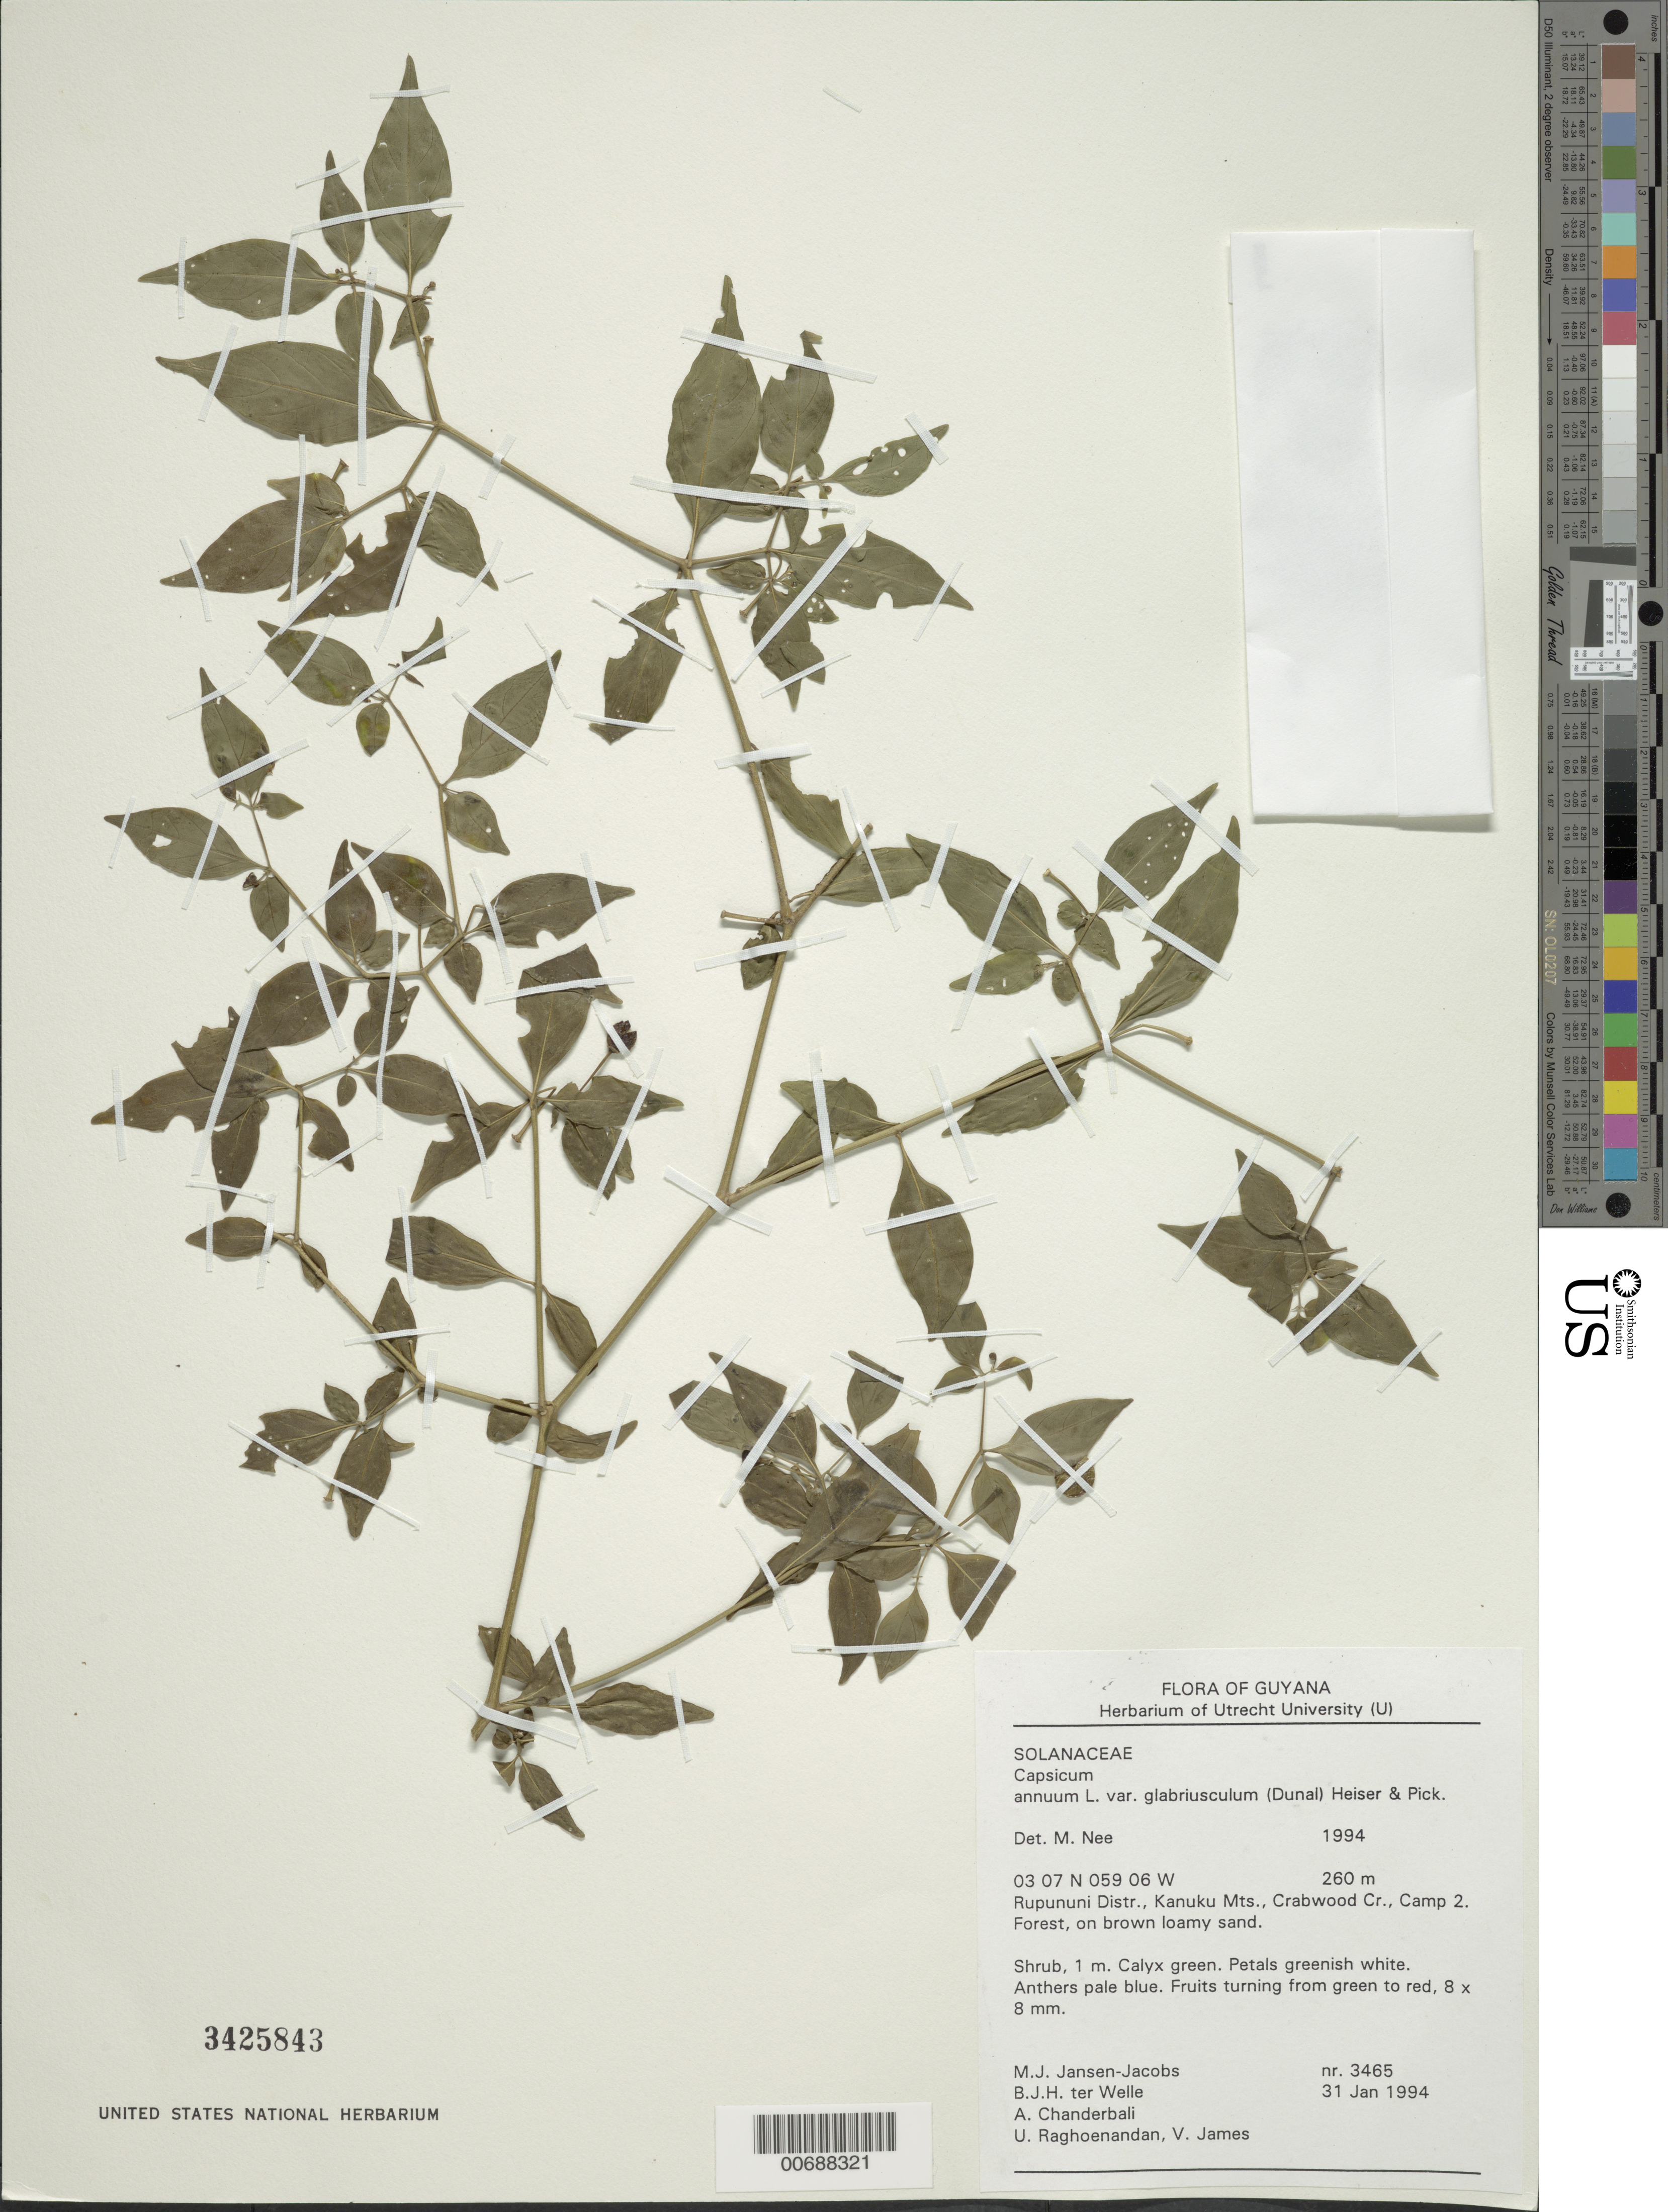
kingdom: Plantae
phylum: Tracheophyta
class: Magnoliopsida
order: Solanales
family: Solanaceae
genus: Capsicum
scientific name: Capsicum annuum var. glabriusculum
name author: (Dunal) Heiser & Pickersgill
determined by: Nee, Michael H.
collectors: M. J. Jansen-Jacobs, B. Welle, A. S. Chanderbali, U. Raghoenandan & V. James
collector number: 3465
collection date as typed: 31-Jan-94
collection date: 1994-01-31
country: Guyana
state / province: U. Takutu-U. Essequibo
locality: Crabwood Cr., Camp 2, Kanuku Mts., Rupununi District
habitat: Forest on brown loamy sand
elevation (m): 260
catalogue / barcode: US 3425843